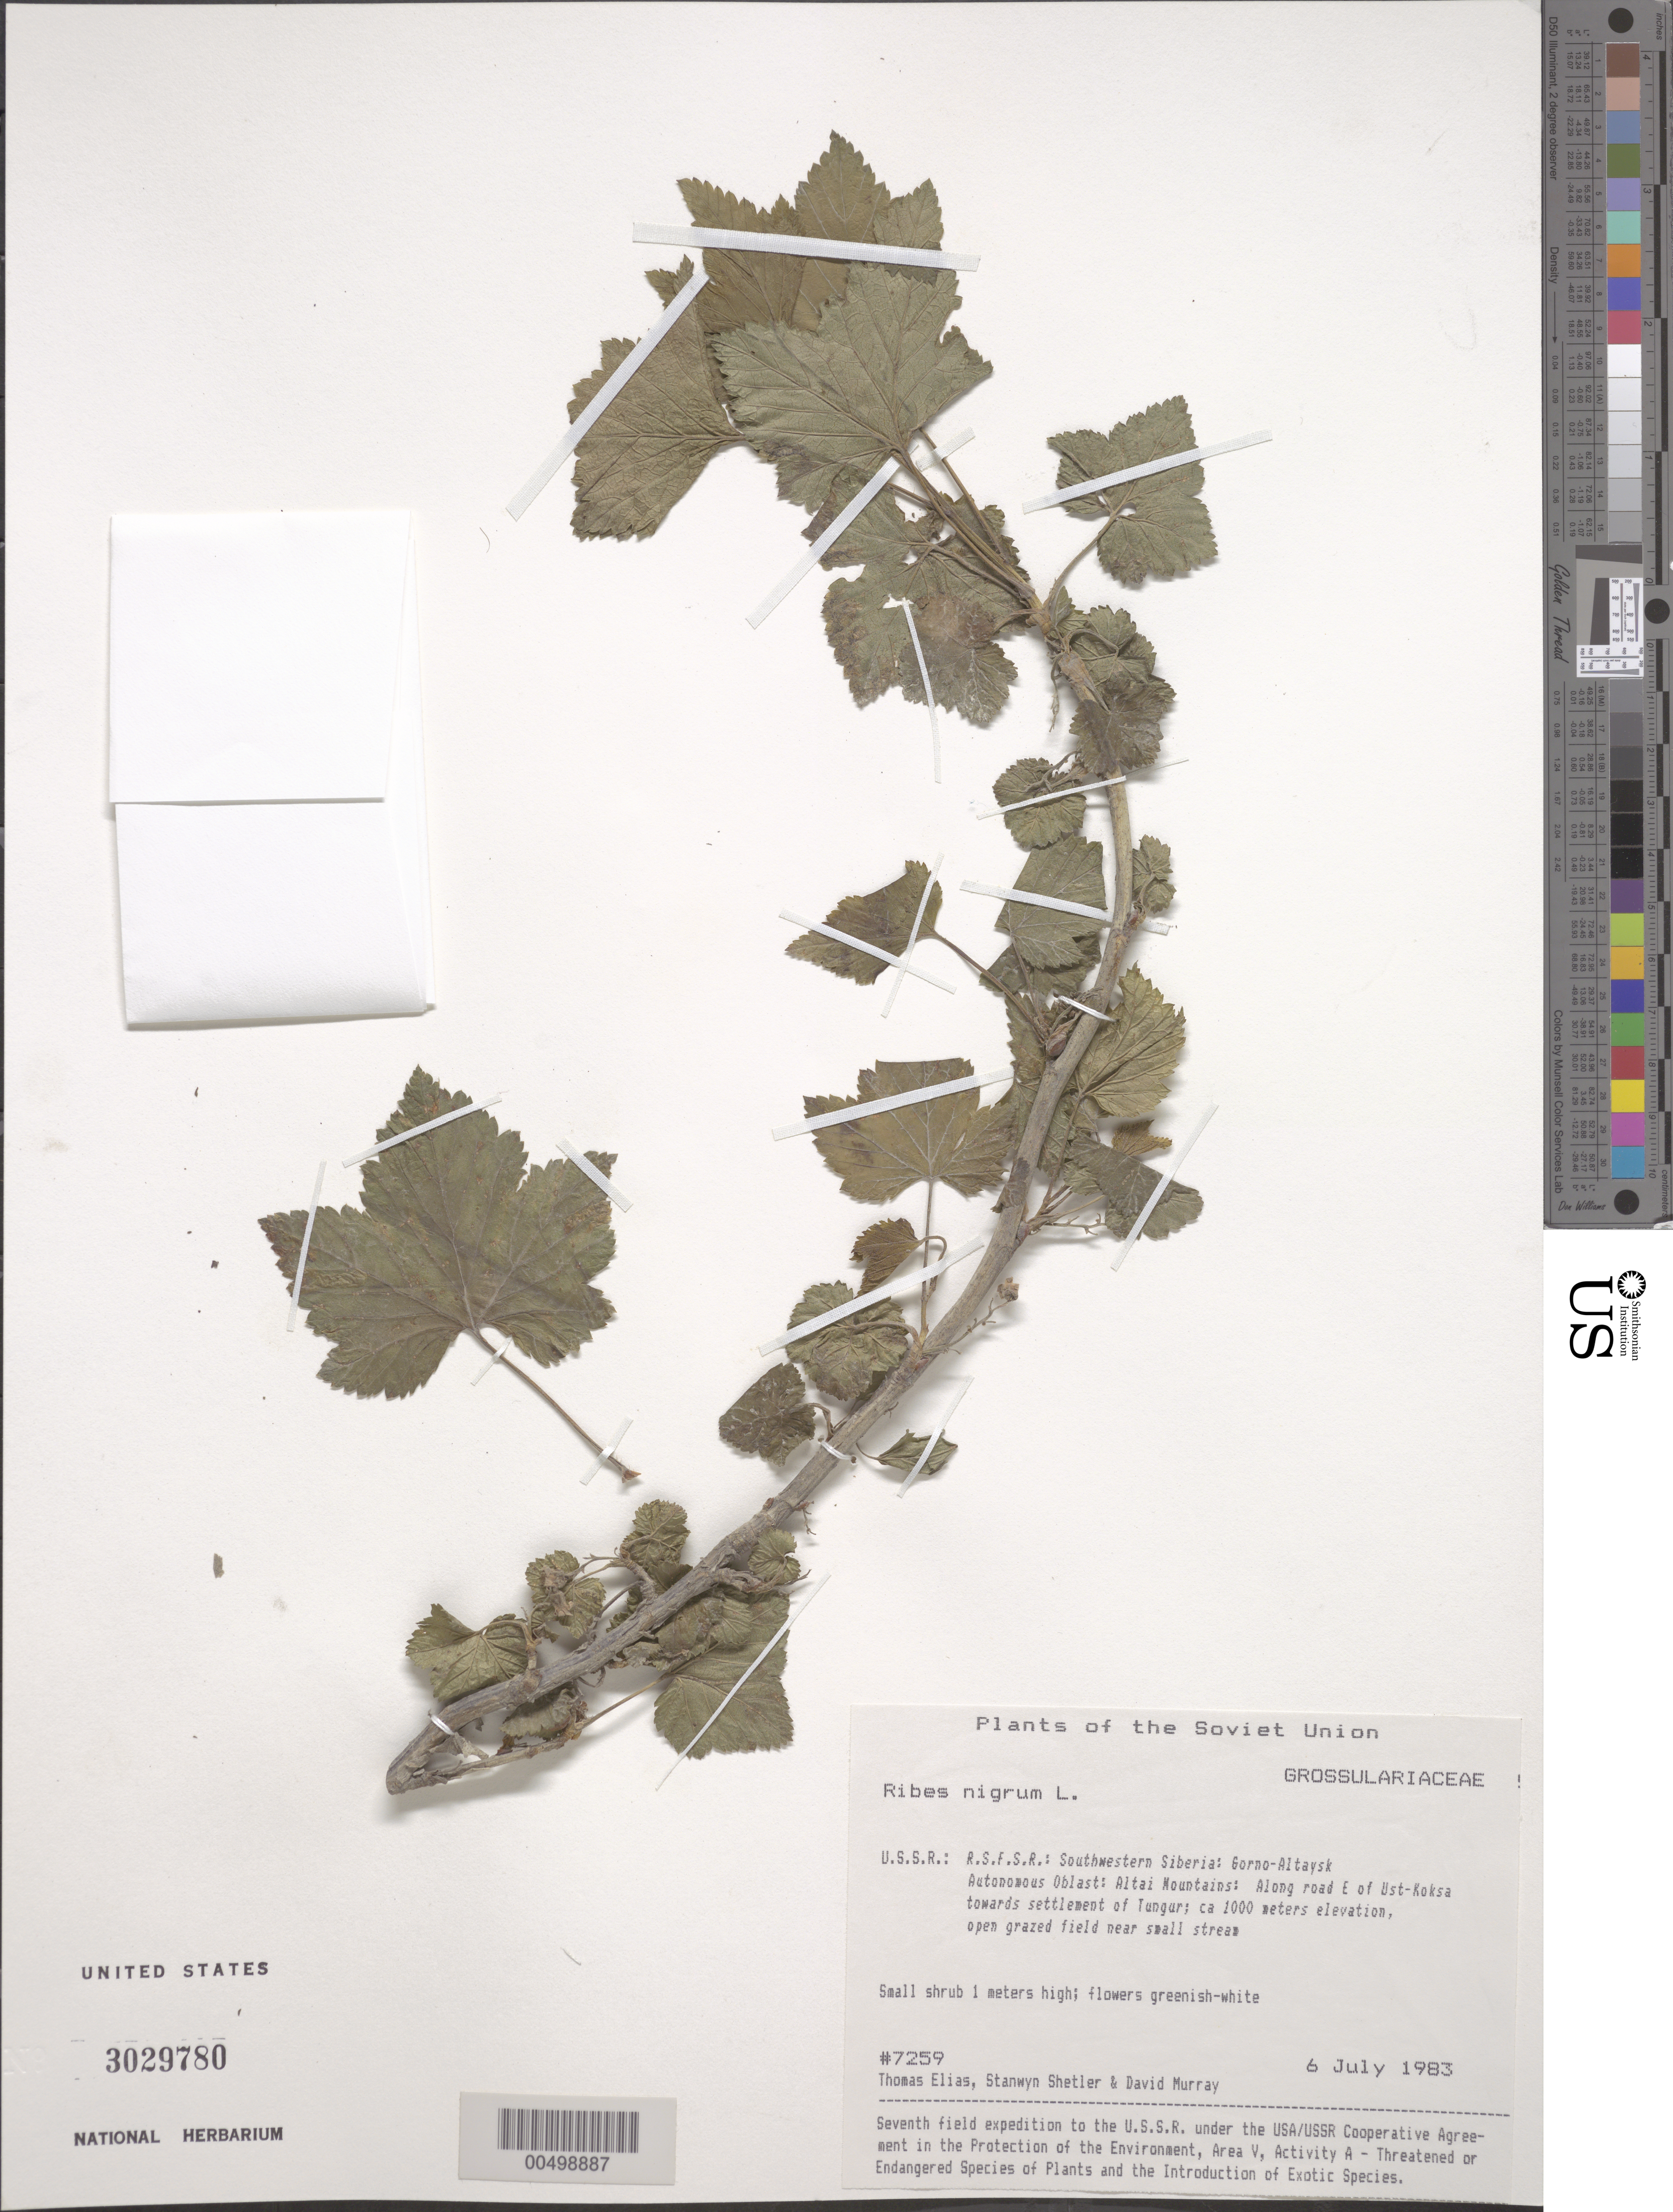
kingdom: Plantae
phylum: Tracheophyta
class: Magnoliopsida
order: Saxifragales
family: Grossulariaceae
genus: Ribes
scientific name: Ribes nigrum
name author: L.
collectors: T. Elias, S. Shetler & D. F. Murray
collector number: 7259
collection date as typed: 06 Jul 1983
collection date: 1983-07-06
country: Russian Federation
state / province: Altai Republic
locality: Altai Mountains, along road E of Ust-Koksa towards settlement of Tungur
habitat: open grazed field near small stream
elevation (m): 1000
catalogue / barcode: US 3029780